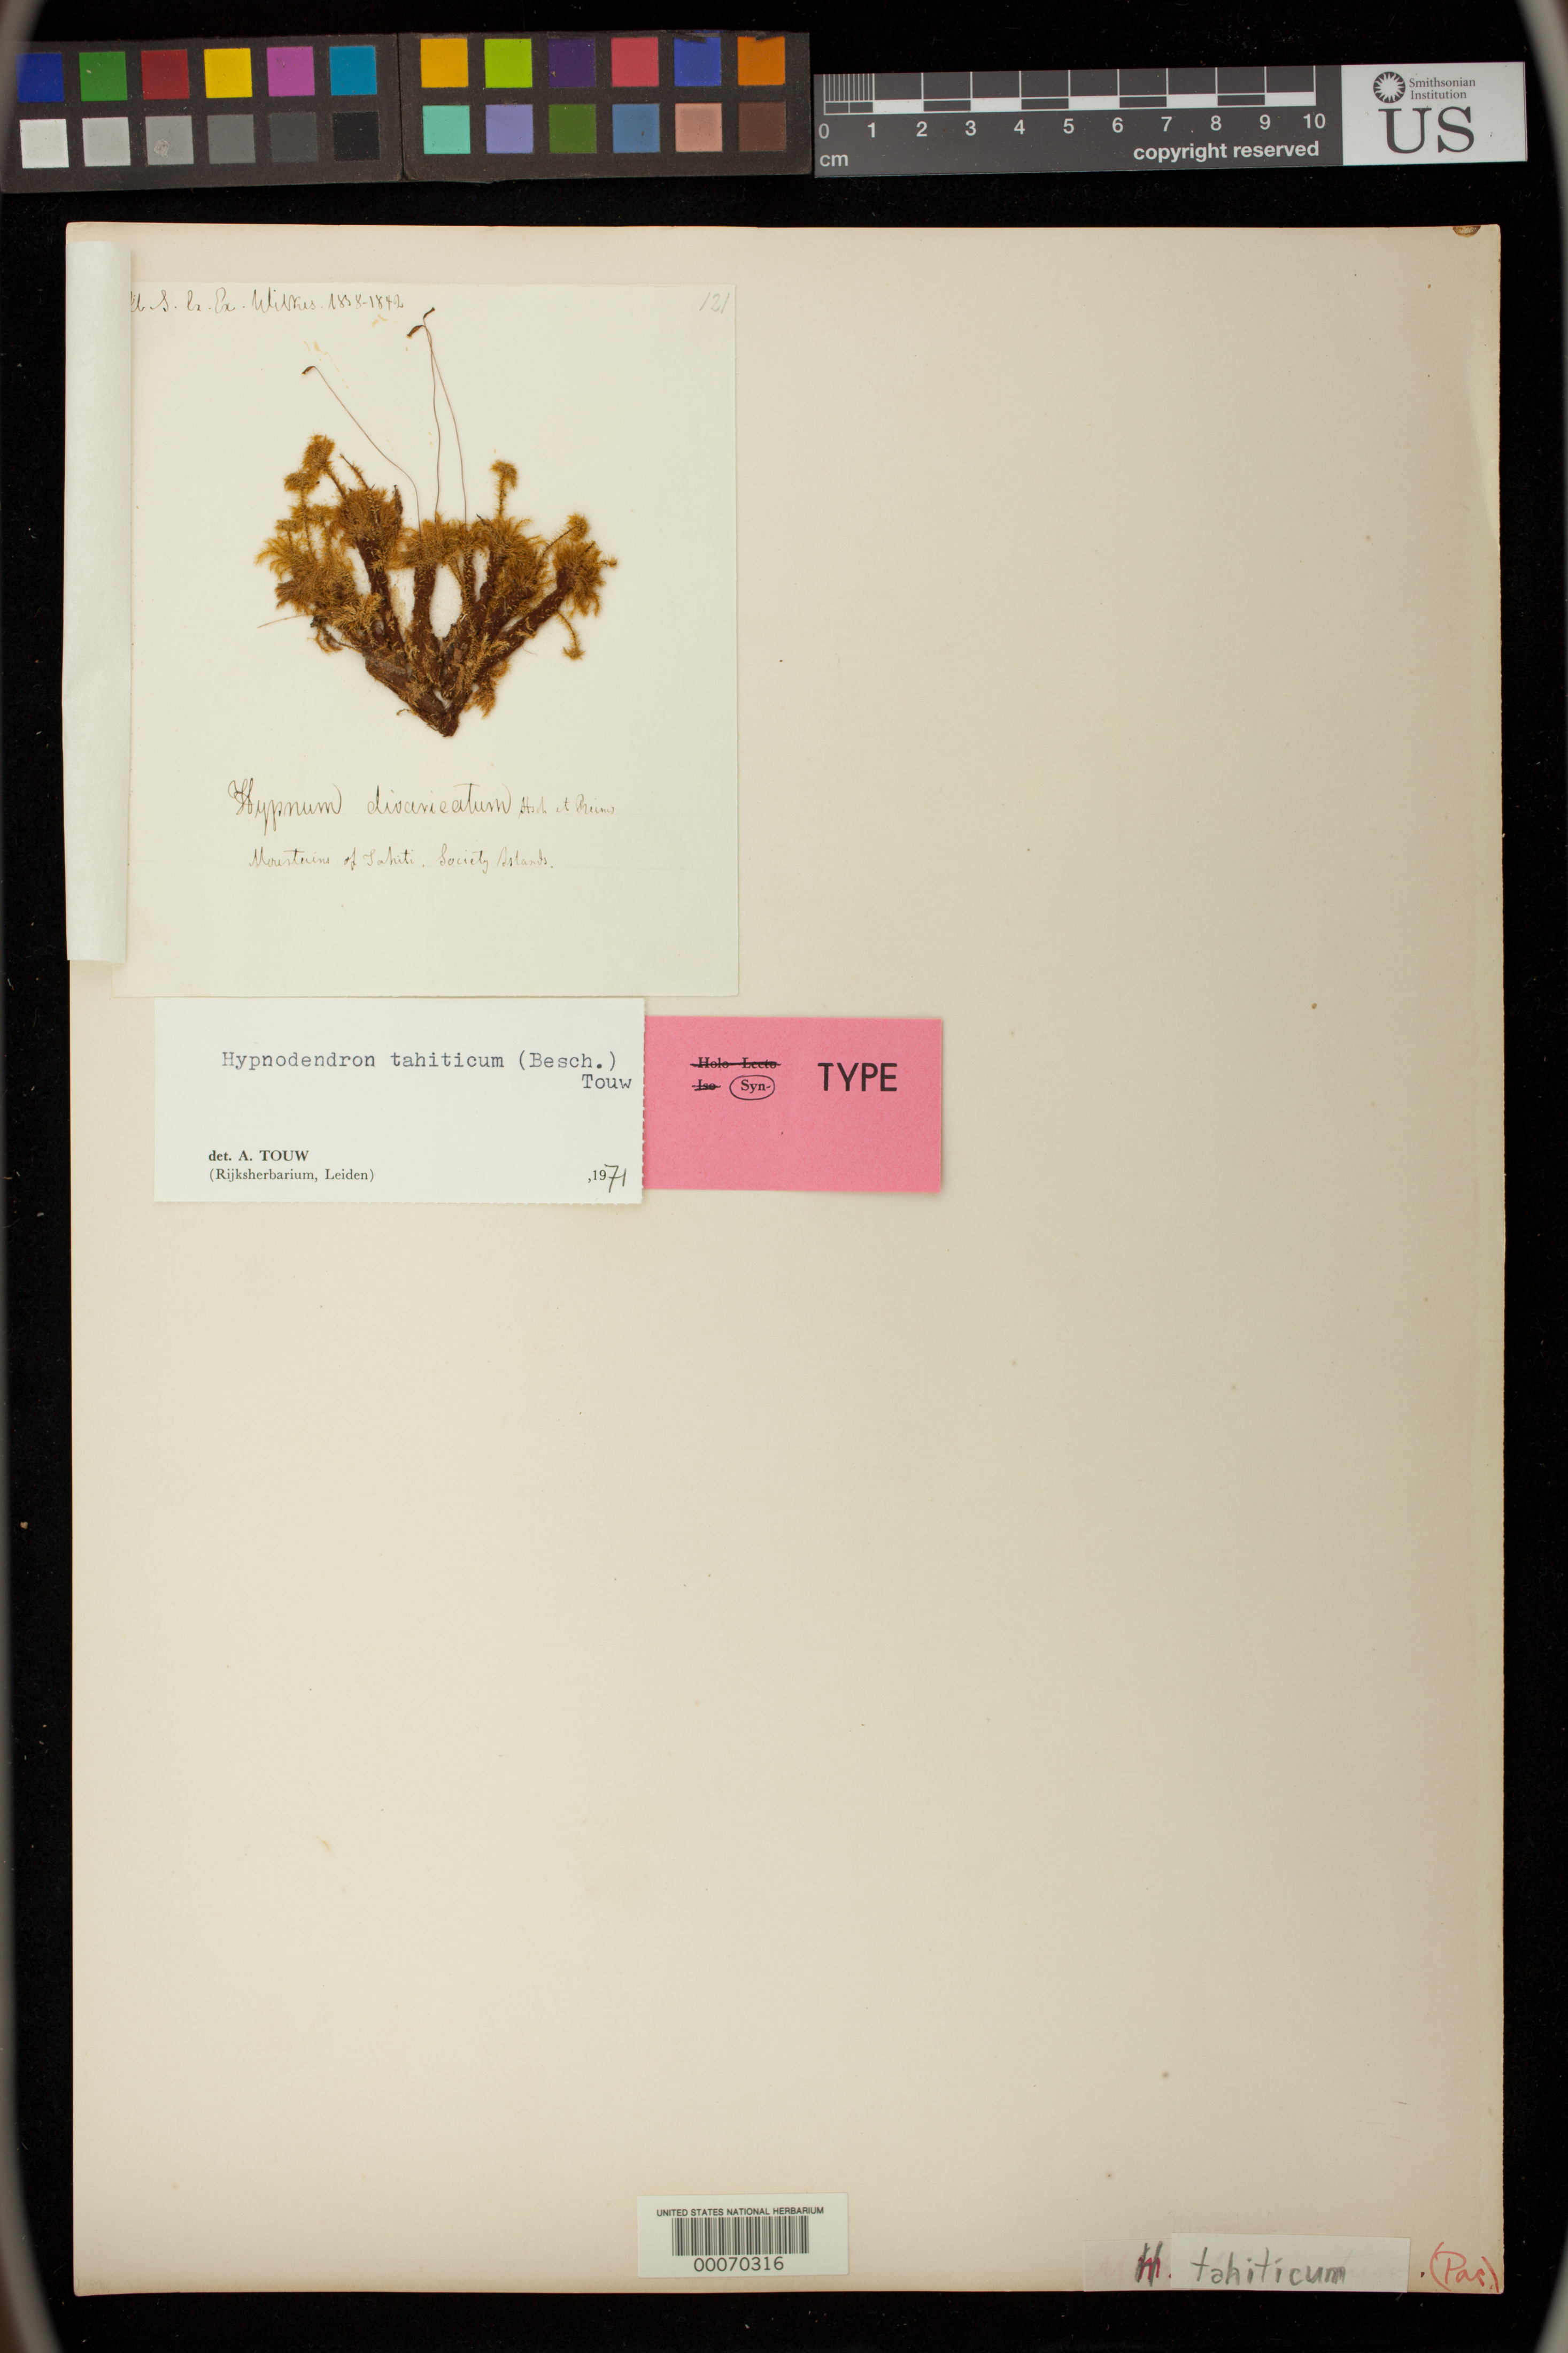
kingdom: Plantae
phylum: Bryophyta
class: Bryopsida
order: Hypnales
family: Hypnaceae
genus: Hypnum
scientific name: Hypnum divaricatum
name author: Reinwardt & Hornschuch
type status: Syntype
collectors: Wilkes Explor. Exped.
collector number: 121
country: French Polynesia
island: Tahiti